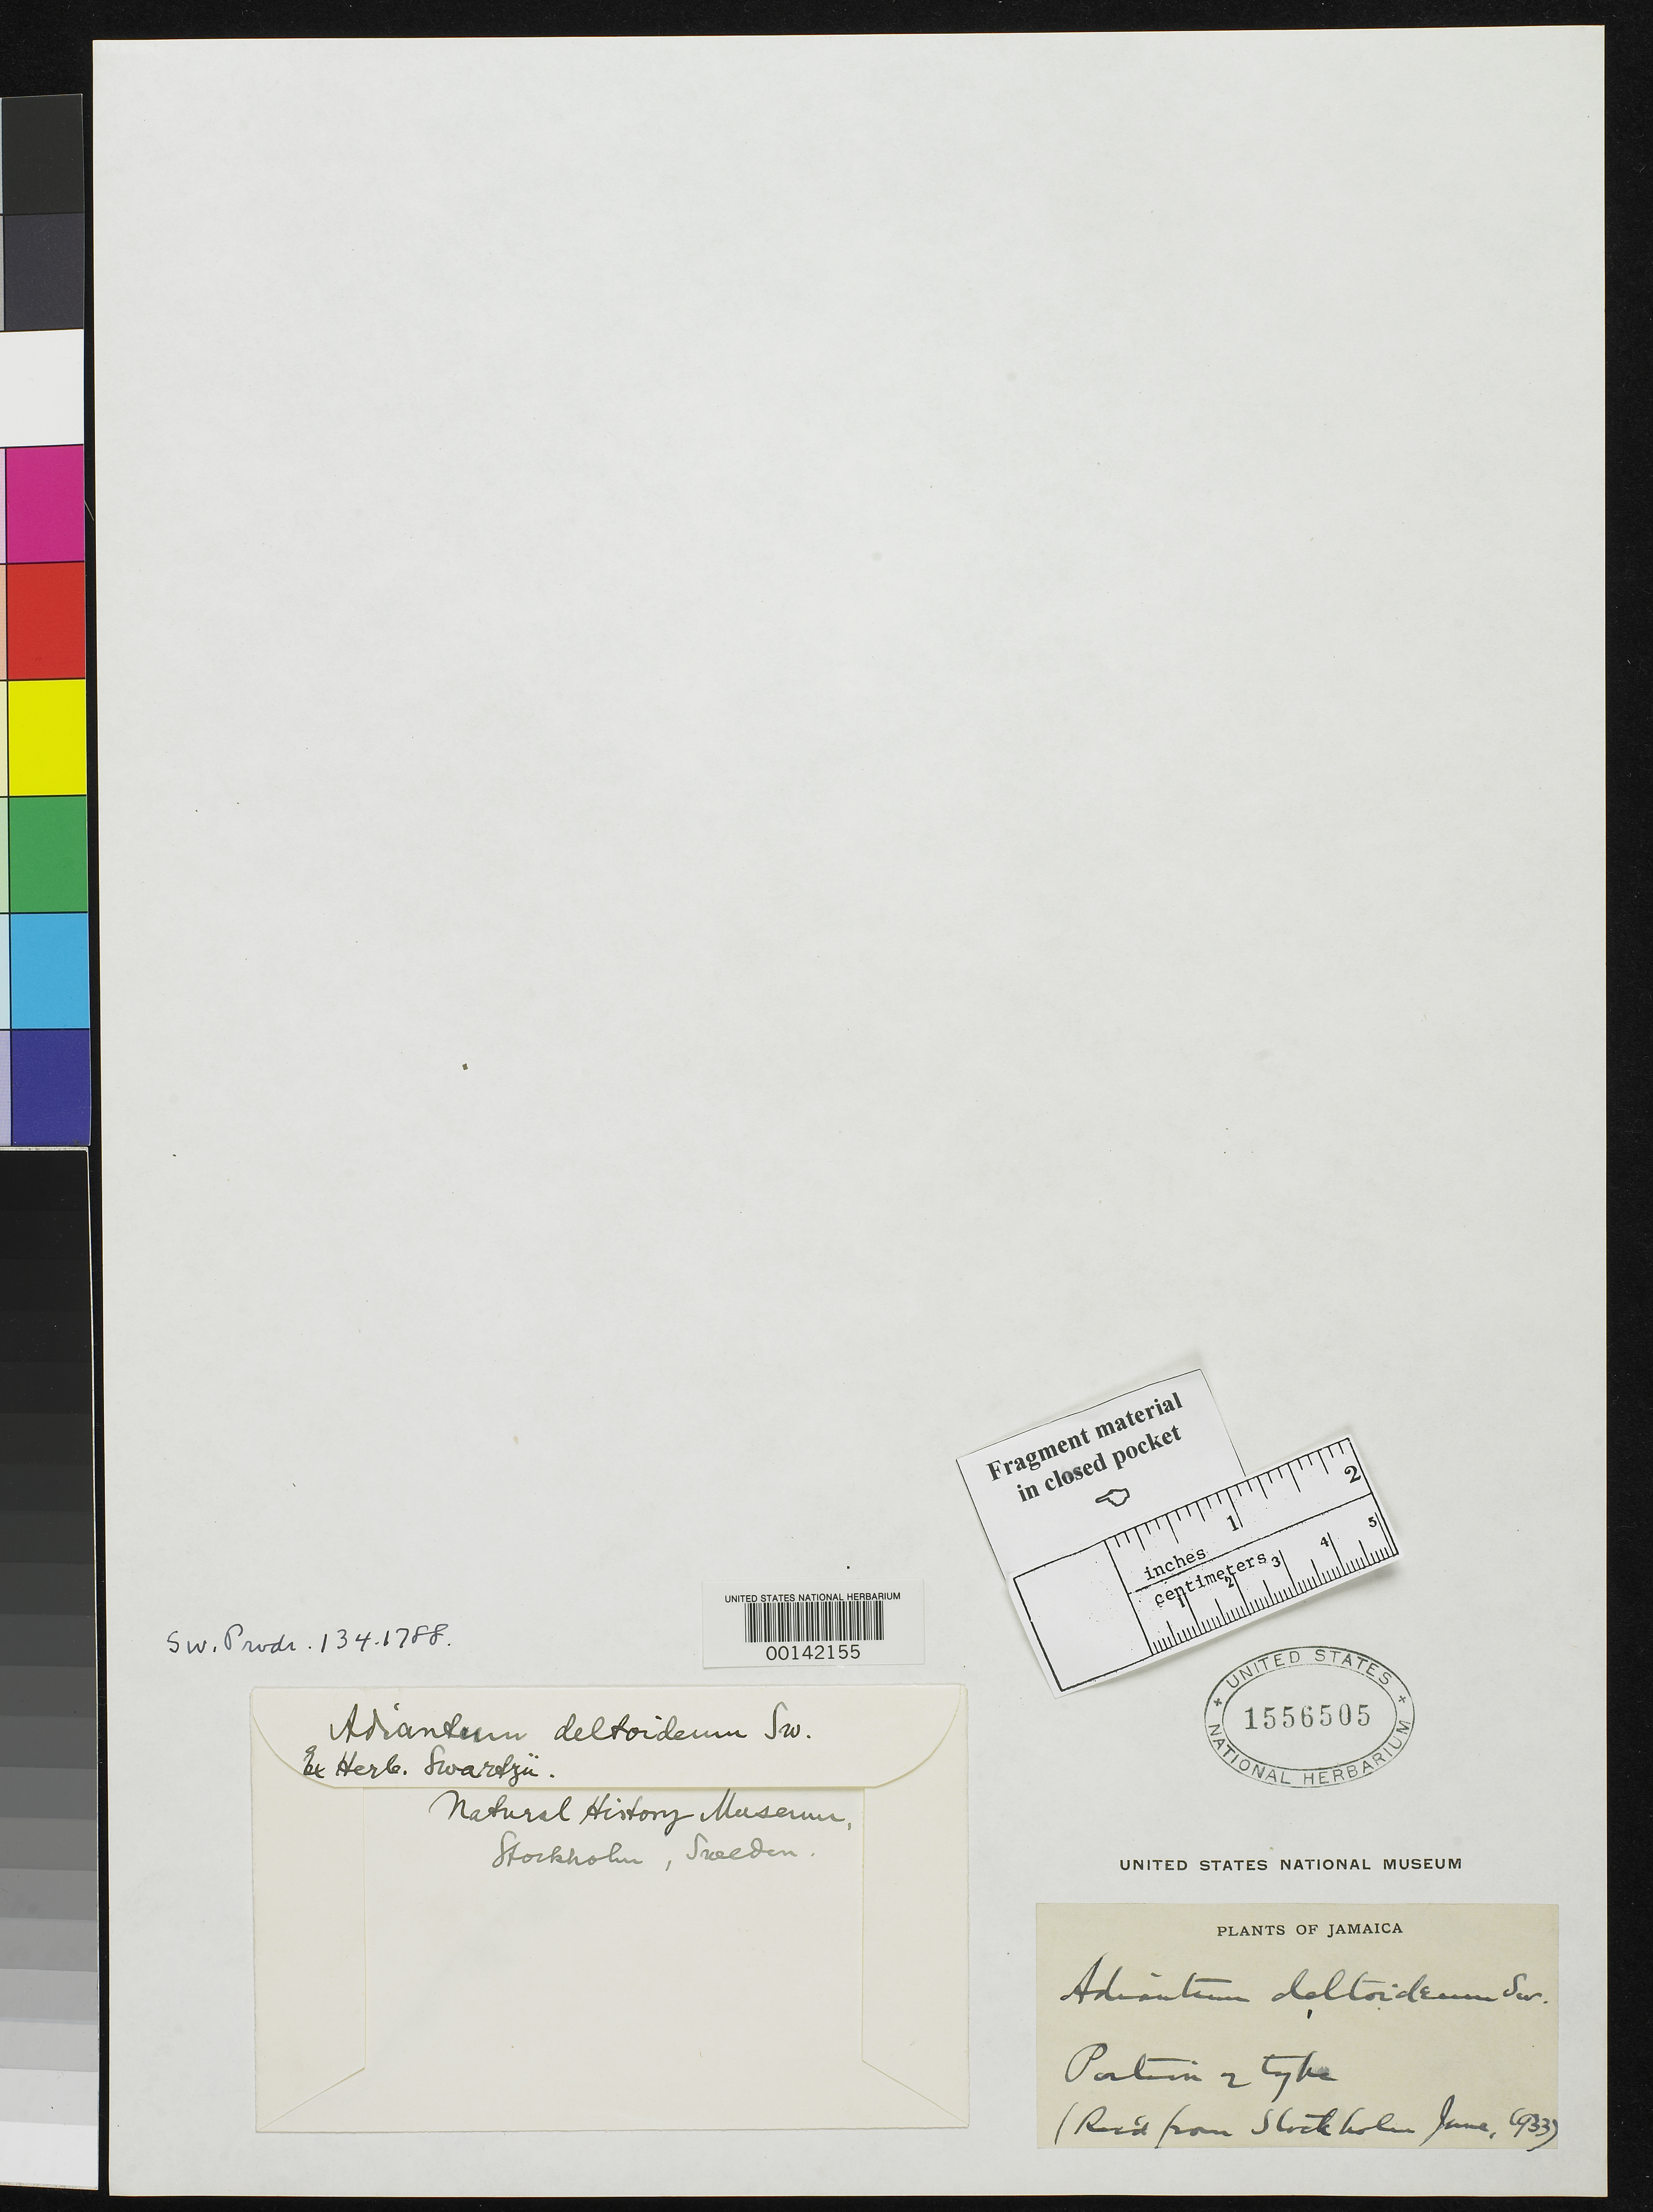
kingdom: Plantae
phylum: Tracheophyta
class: Polypodiopsida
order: Polypodiales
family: Pteridaceae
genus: Adiantum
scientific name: Adiantum deltoideum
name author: Sw.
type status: Type Fragment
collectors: O. P. Swartz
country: Jamaica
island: Greater Antilles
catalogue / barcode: US 1556505